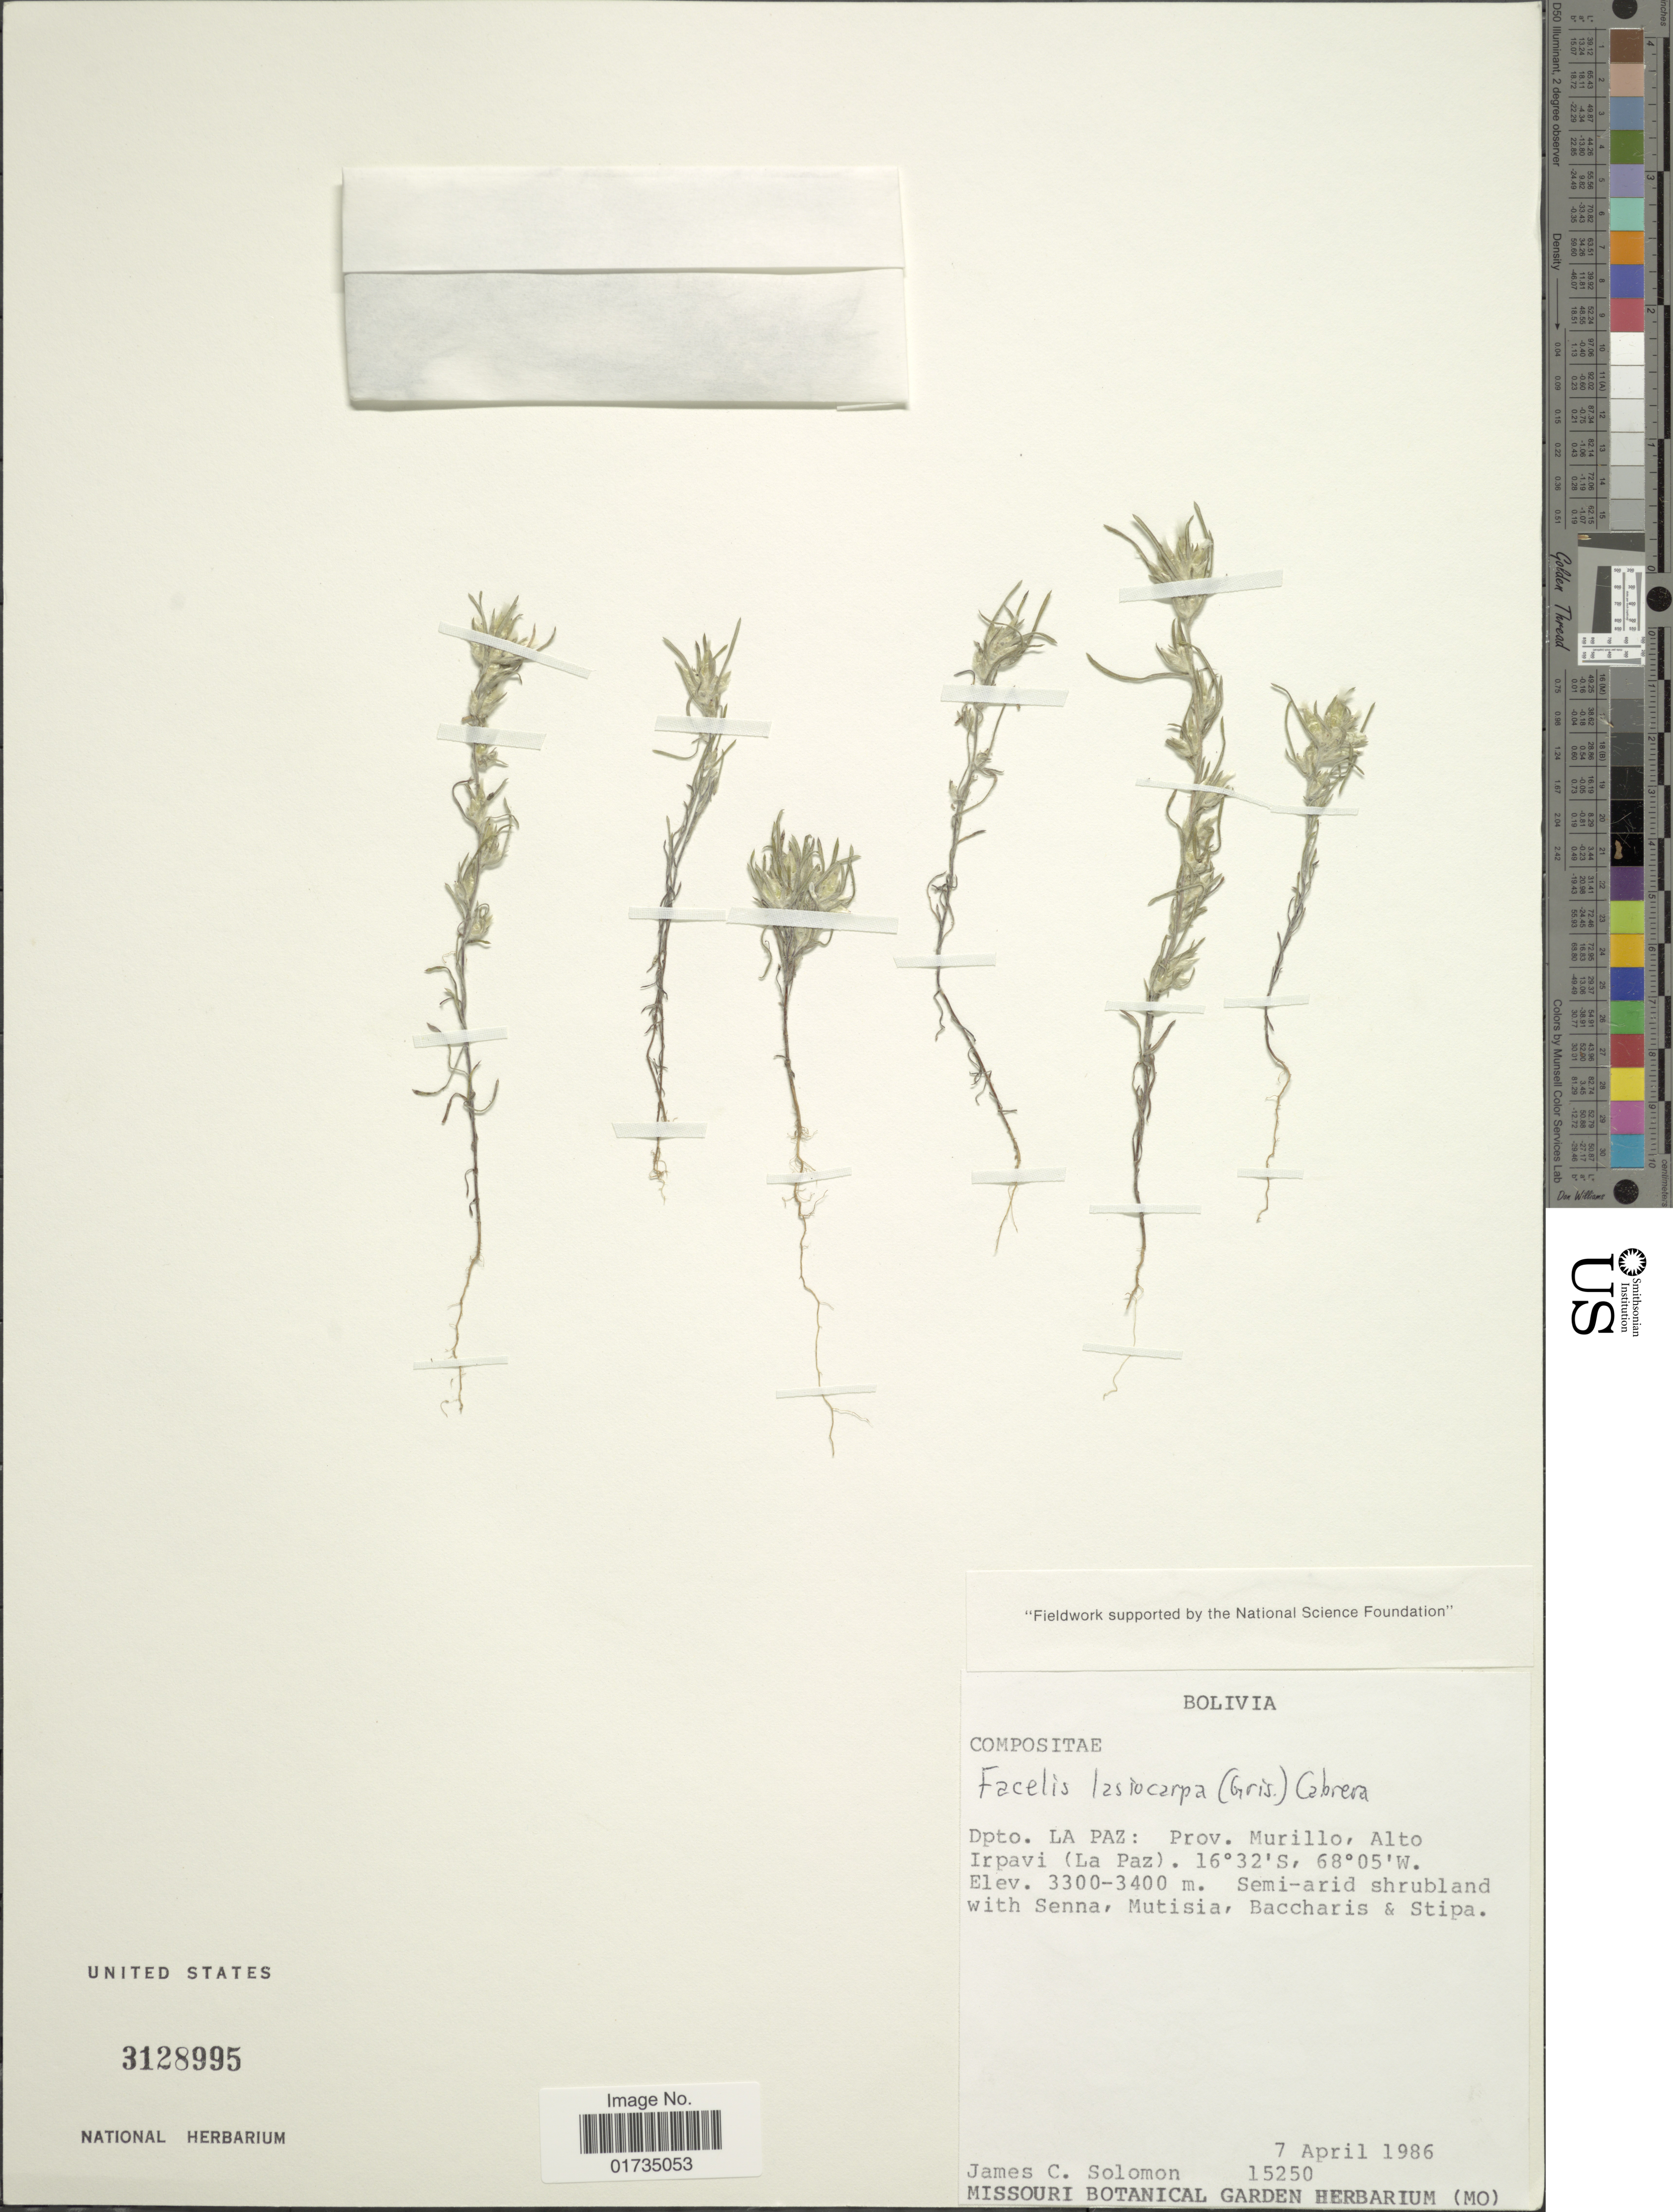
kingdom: Plantae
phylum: Tracheophyta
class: Magnoliopsida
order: Asterales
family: Asteraceae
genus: Facelis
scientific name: Facelis lasiocarpa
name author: (Griseb.) Cabrera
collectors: J. C. Solomon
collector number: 15250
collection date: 1986-04-07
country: Bolivia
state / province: La Paz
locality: Bolivia. Dpto. La Paz: Prov. Murillo, Alto Irpavi (La Paz)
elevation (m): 3300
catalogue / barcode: US 3128995